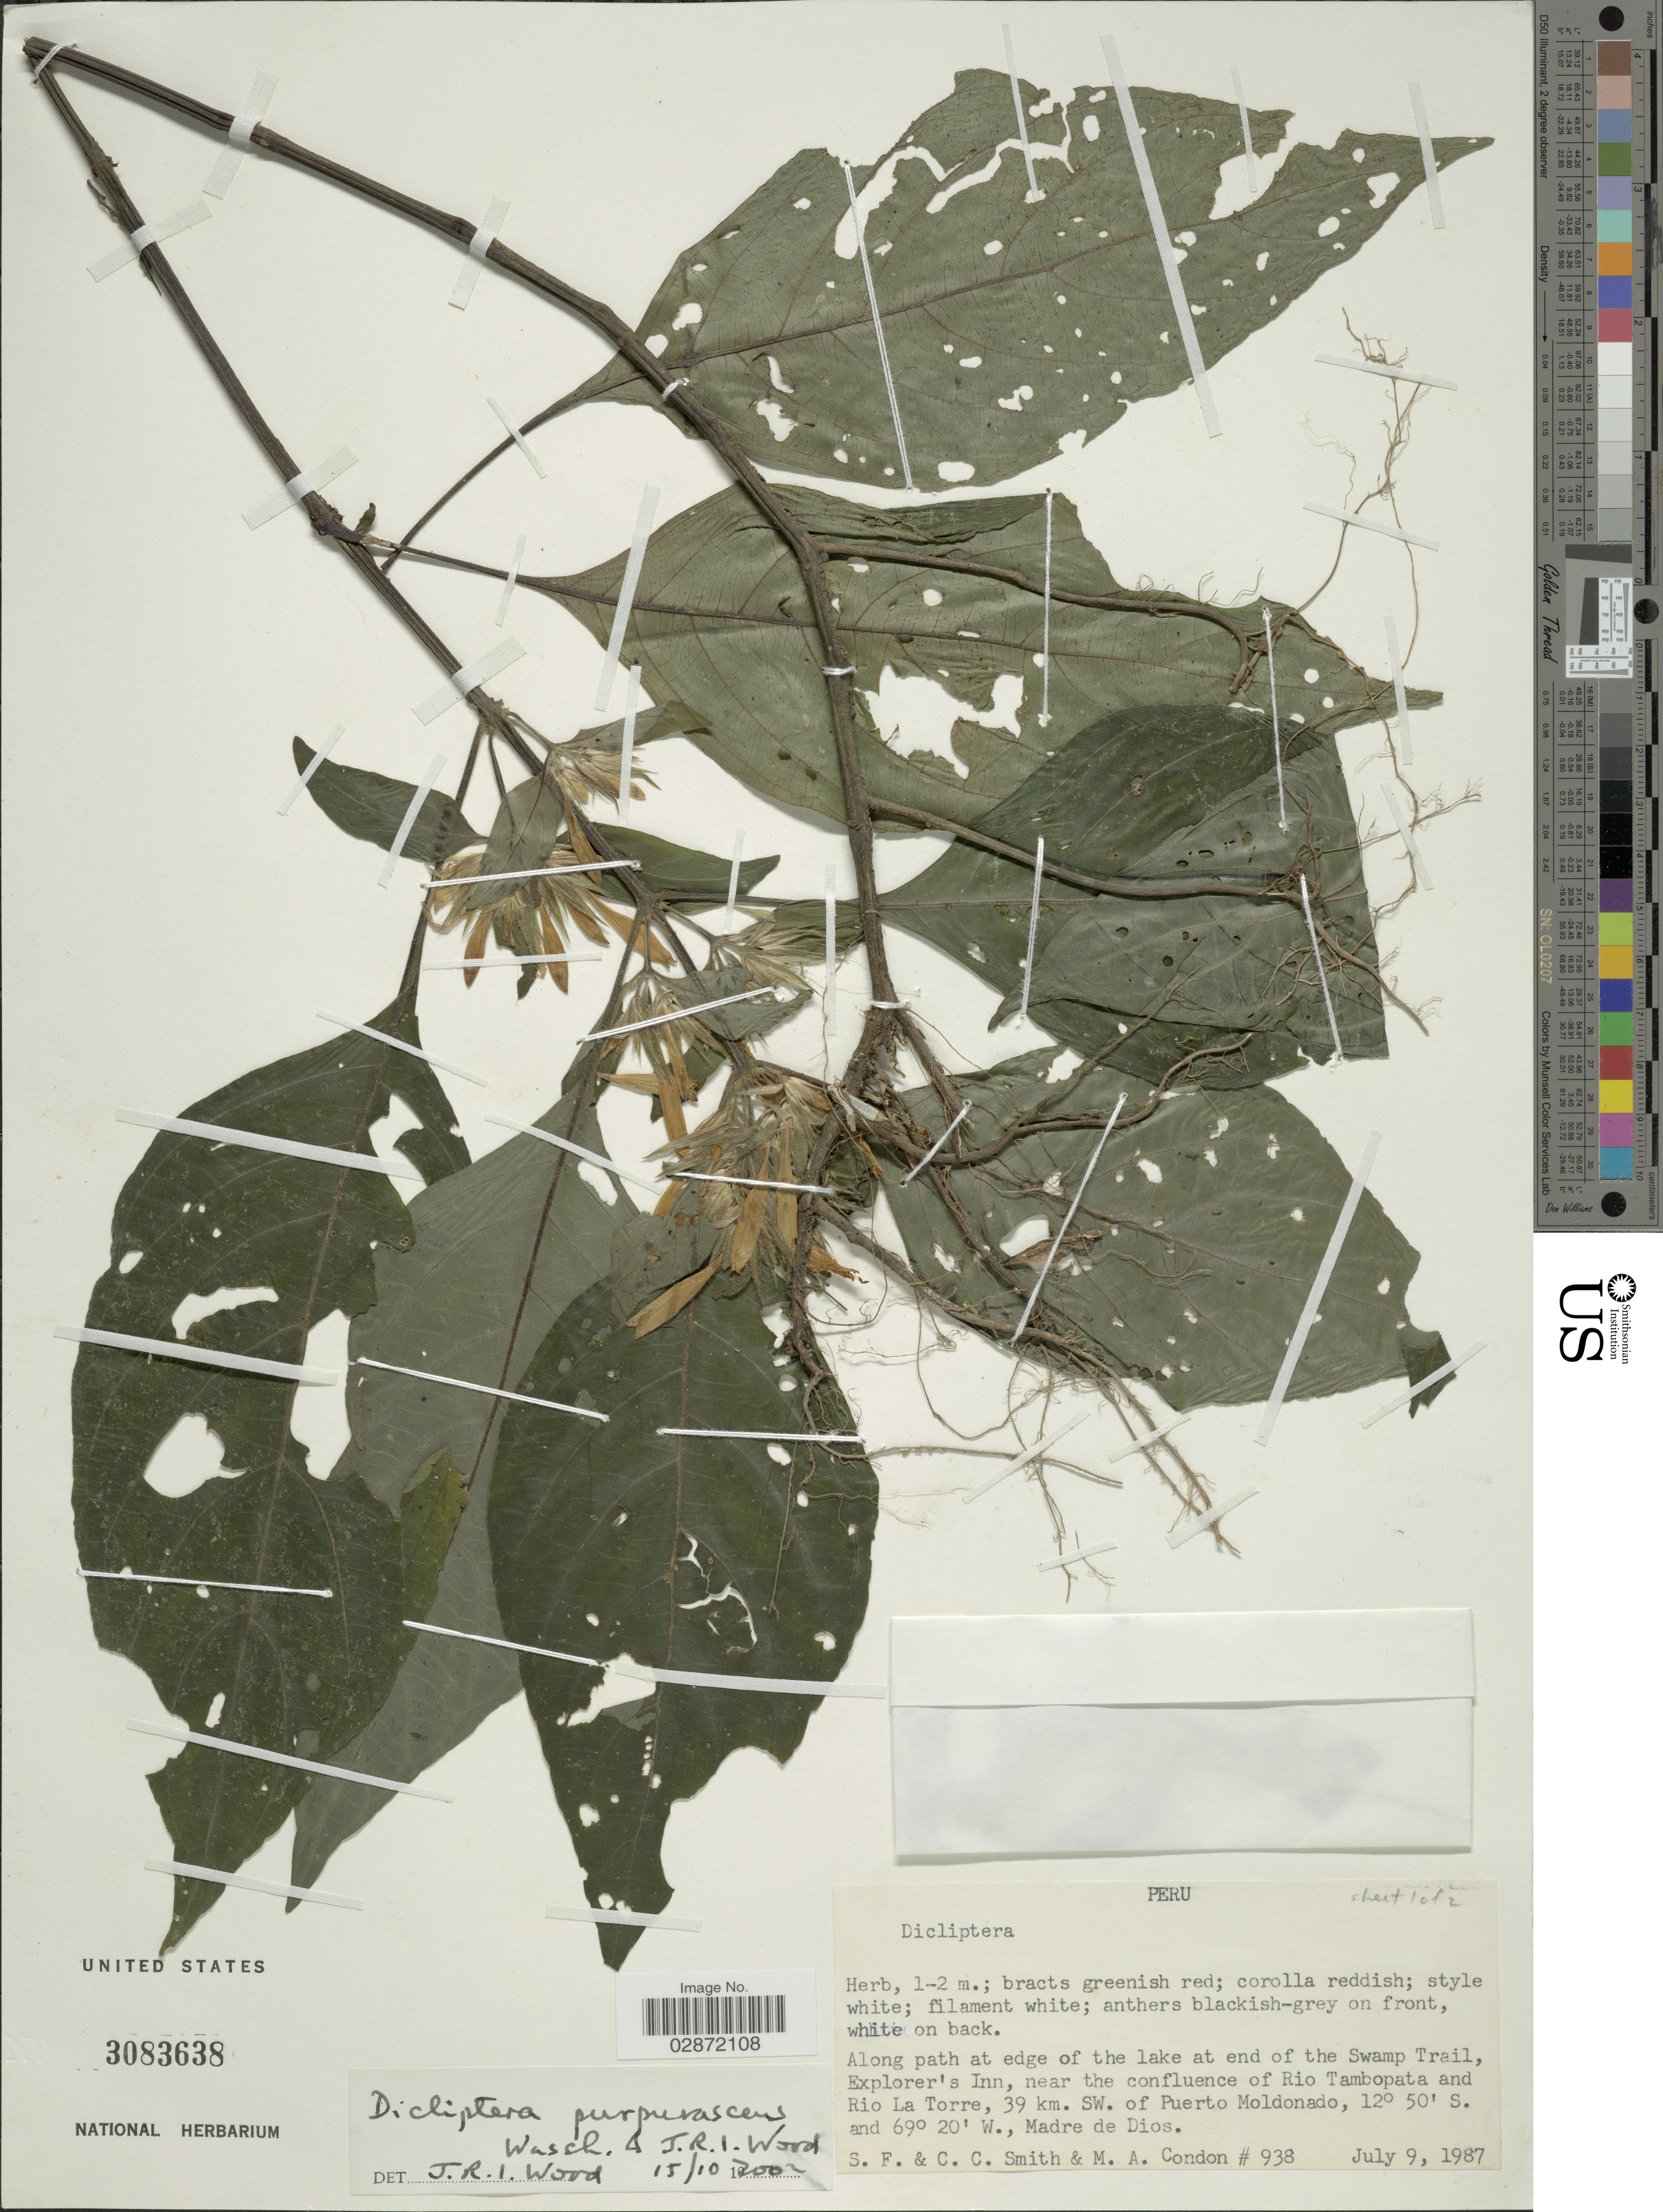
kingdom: Plantae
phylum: Tracheophyta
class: Magnoliopsida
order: Lamiales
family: Acanthaceae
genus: Dicliptera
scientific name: Dicliptera purpurascens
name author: Wassh. & J.R.I. Wood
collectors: S.F. Smith, C. C. Smith & M. Condon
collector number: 938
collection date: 1987-07-09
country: Peru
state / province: Madre de Dios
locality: Along path at edge of the lake at end of the Swamp Trail, Explorer's Inn, near the confluence of Rio Tambopata and Rio La Torre, 39 km. SW. of Puerto Moldonado.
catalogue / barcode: US 3083638